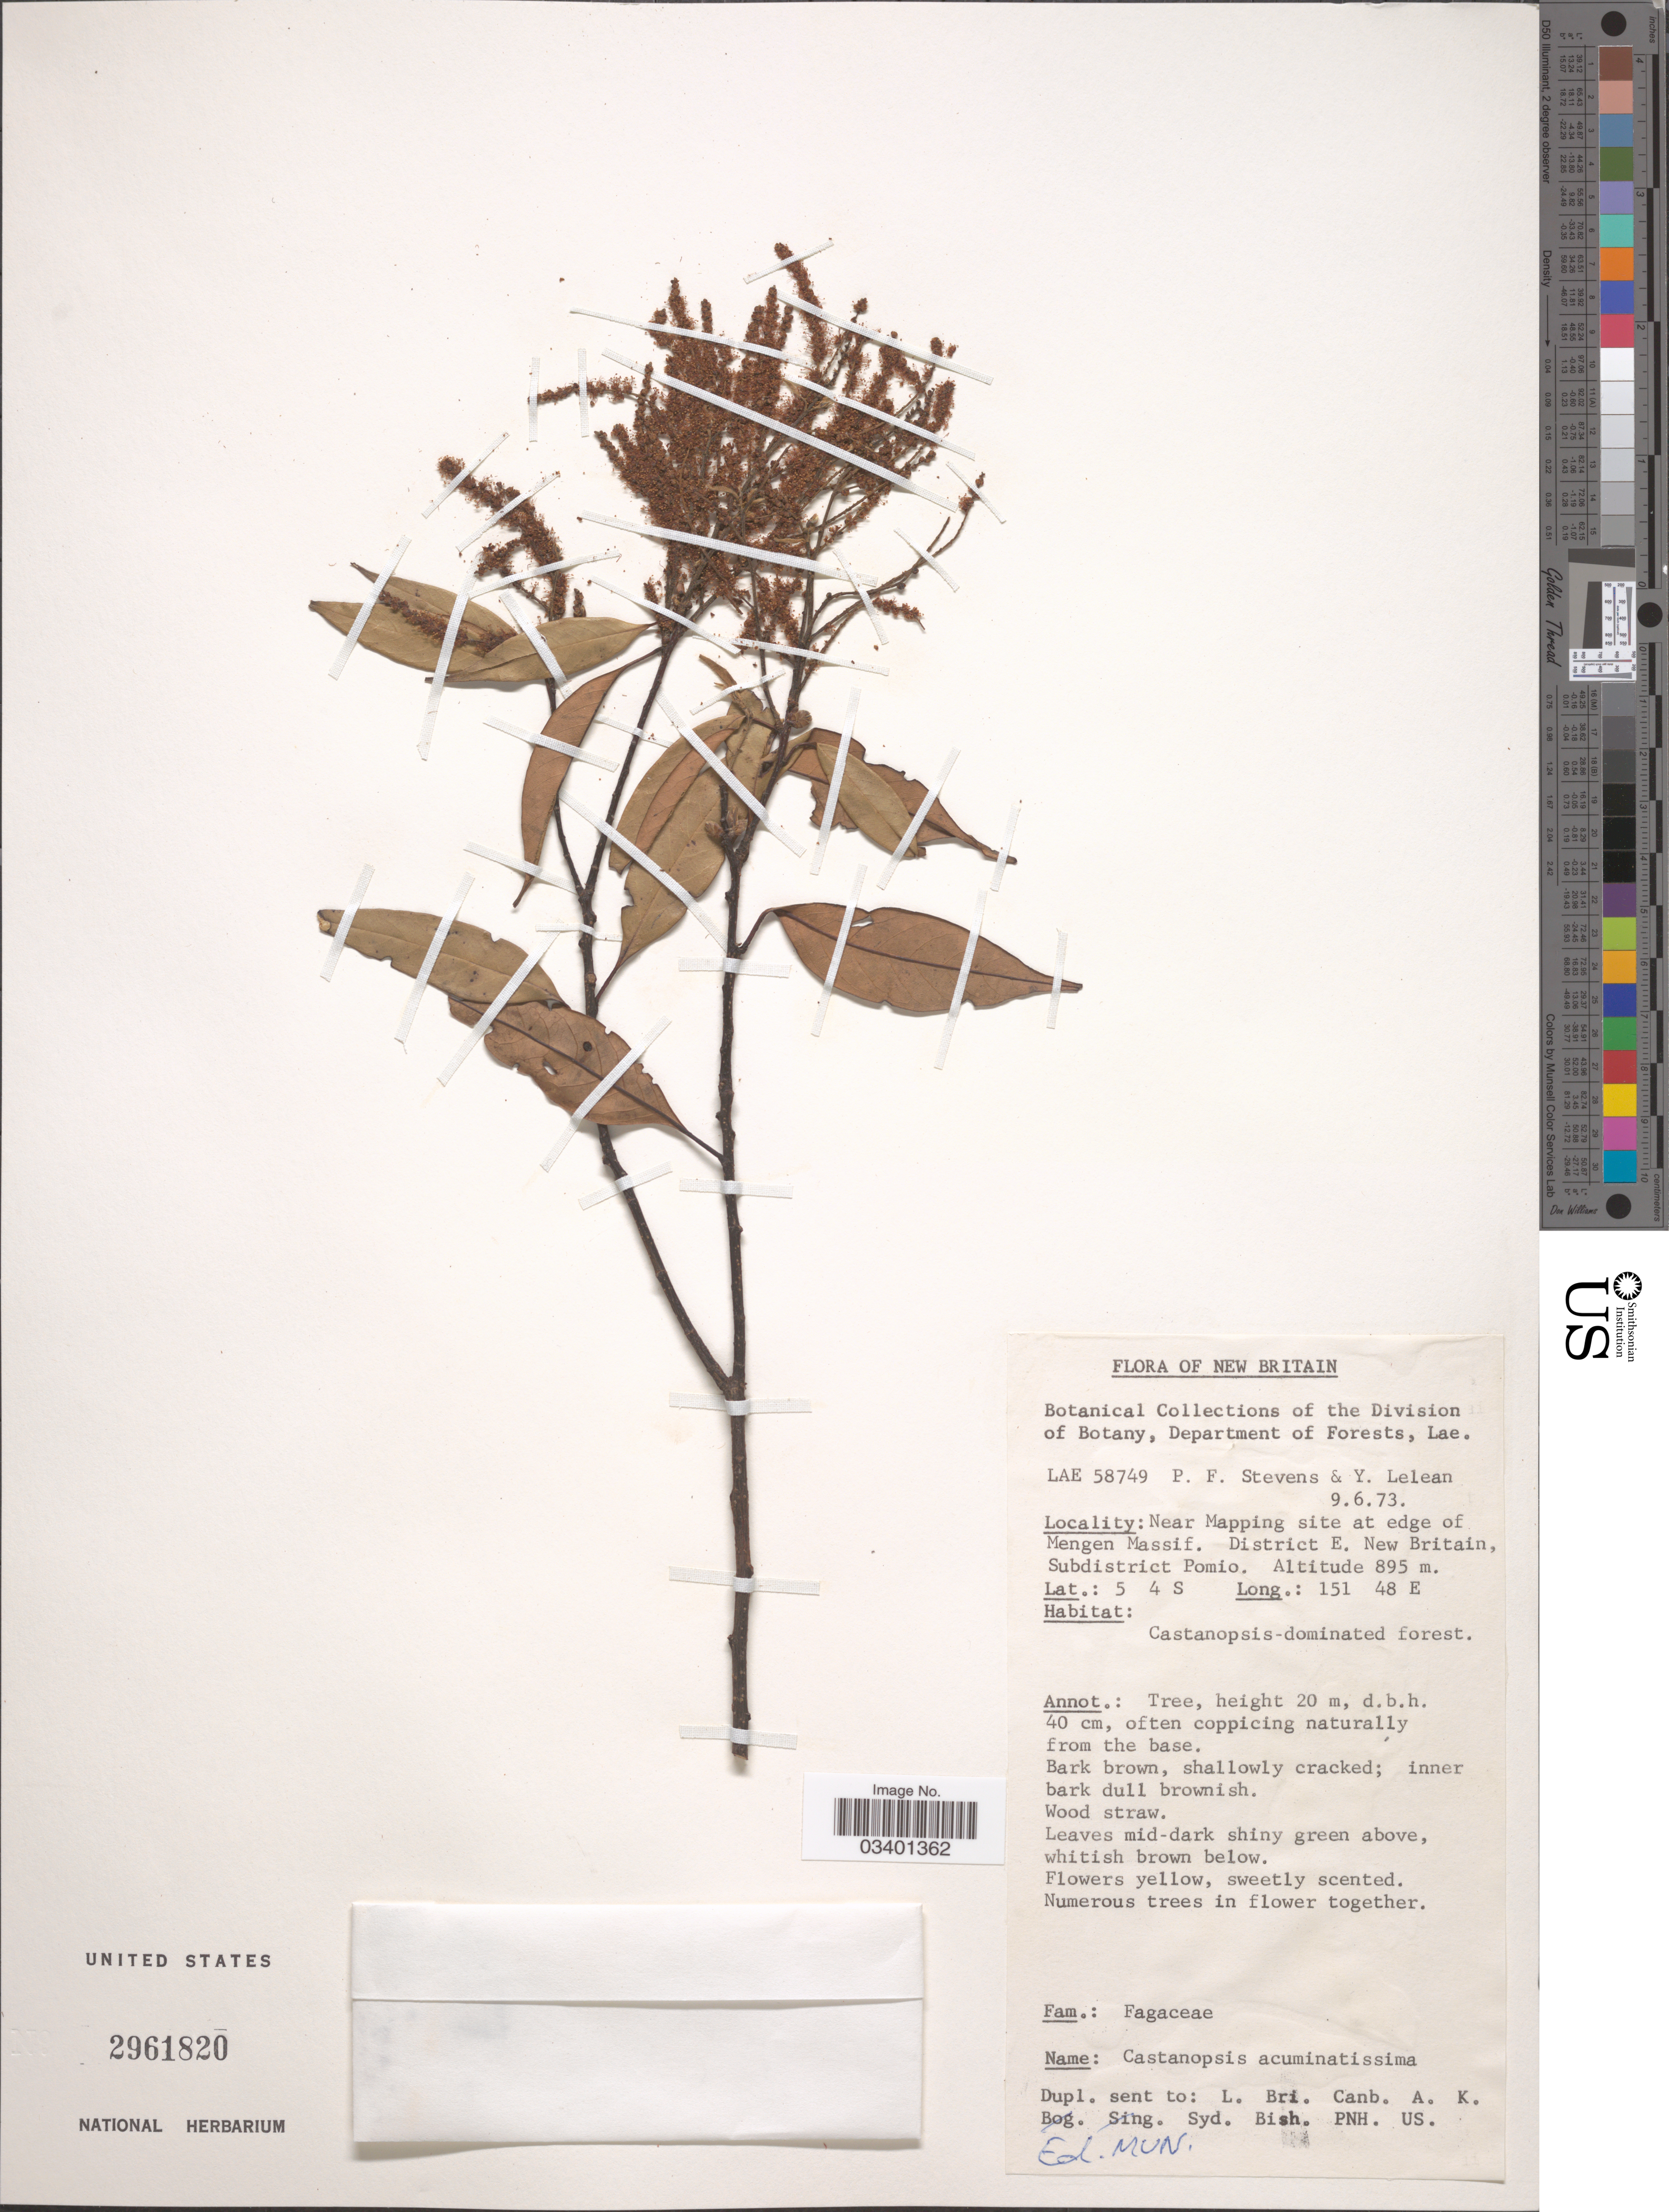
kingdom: Plantae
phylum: Tracheophyta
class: Magnoliopsida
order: Fagales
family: Fagaceae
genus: Castanopsis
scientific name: Castanopsis acuminatissima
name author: (Blume) A. DC.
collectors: P. F. Stevens & Y. Lelean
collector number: LAE58749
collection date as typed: Transcribed d/m/y: 9/6/73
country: Papua New Guinea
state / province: East New Britain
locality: New Guinea. Near Mapping site at edge of Mengen Massif. District E. New Britain, Subdistrict Pomio.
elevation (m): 895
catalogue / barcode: US 2961820